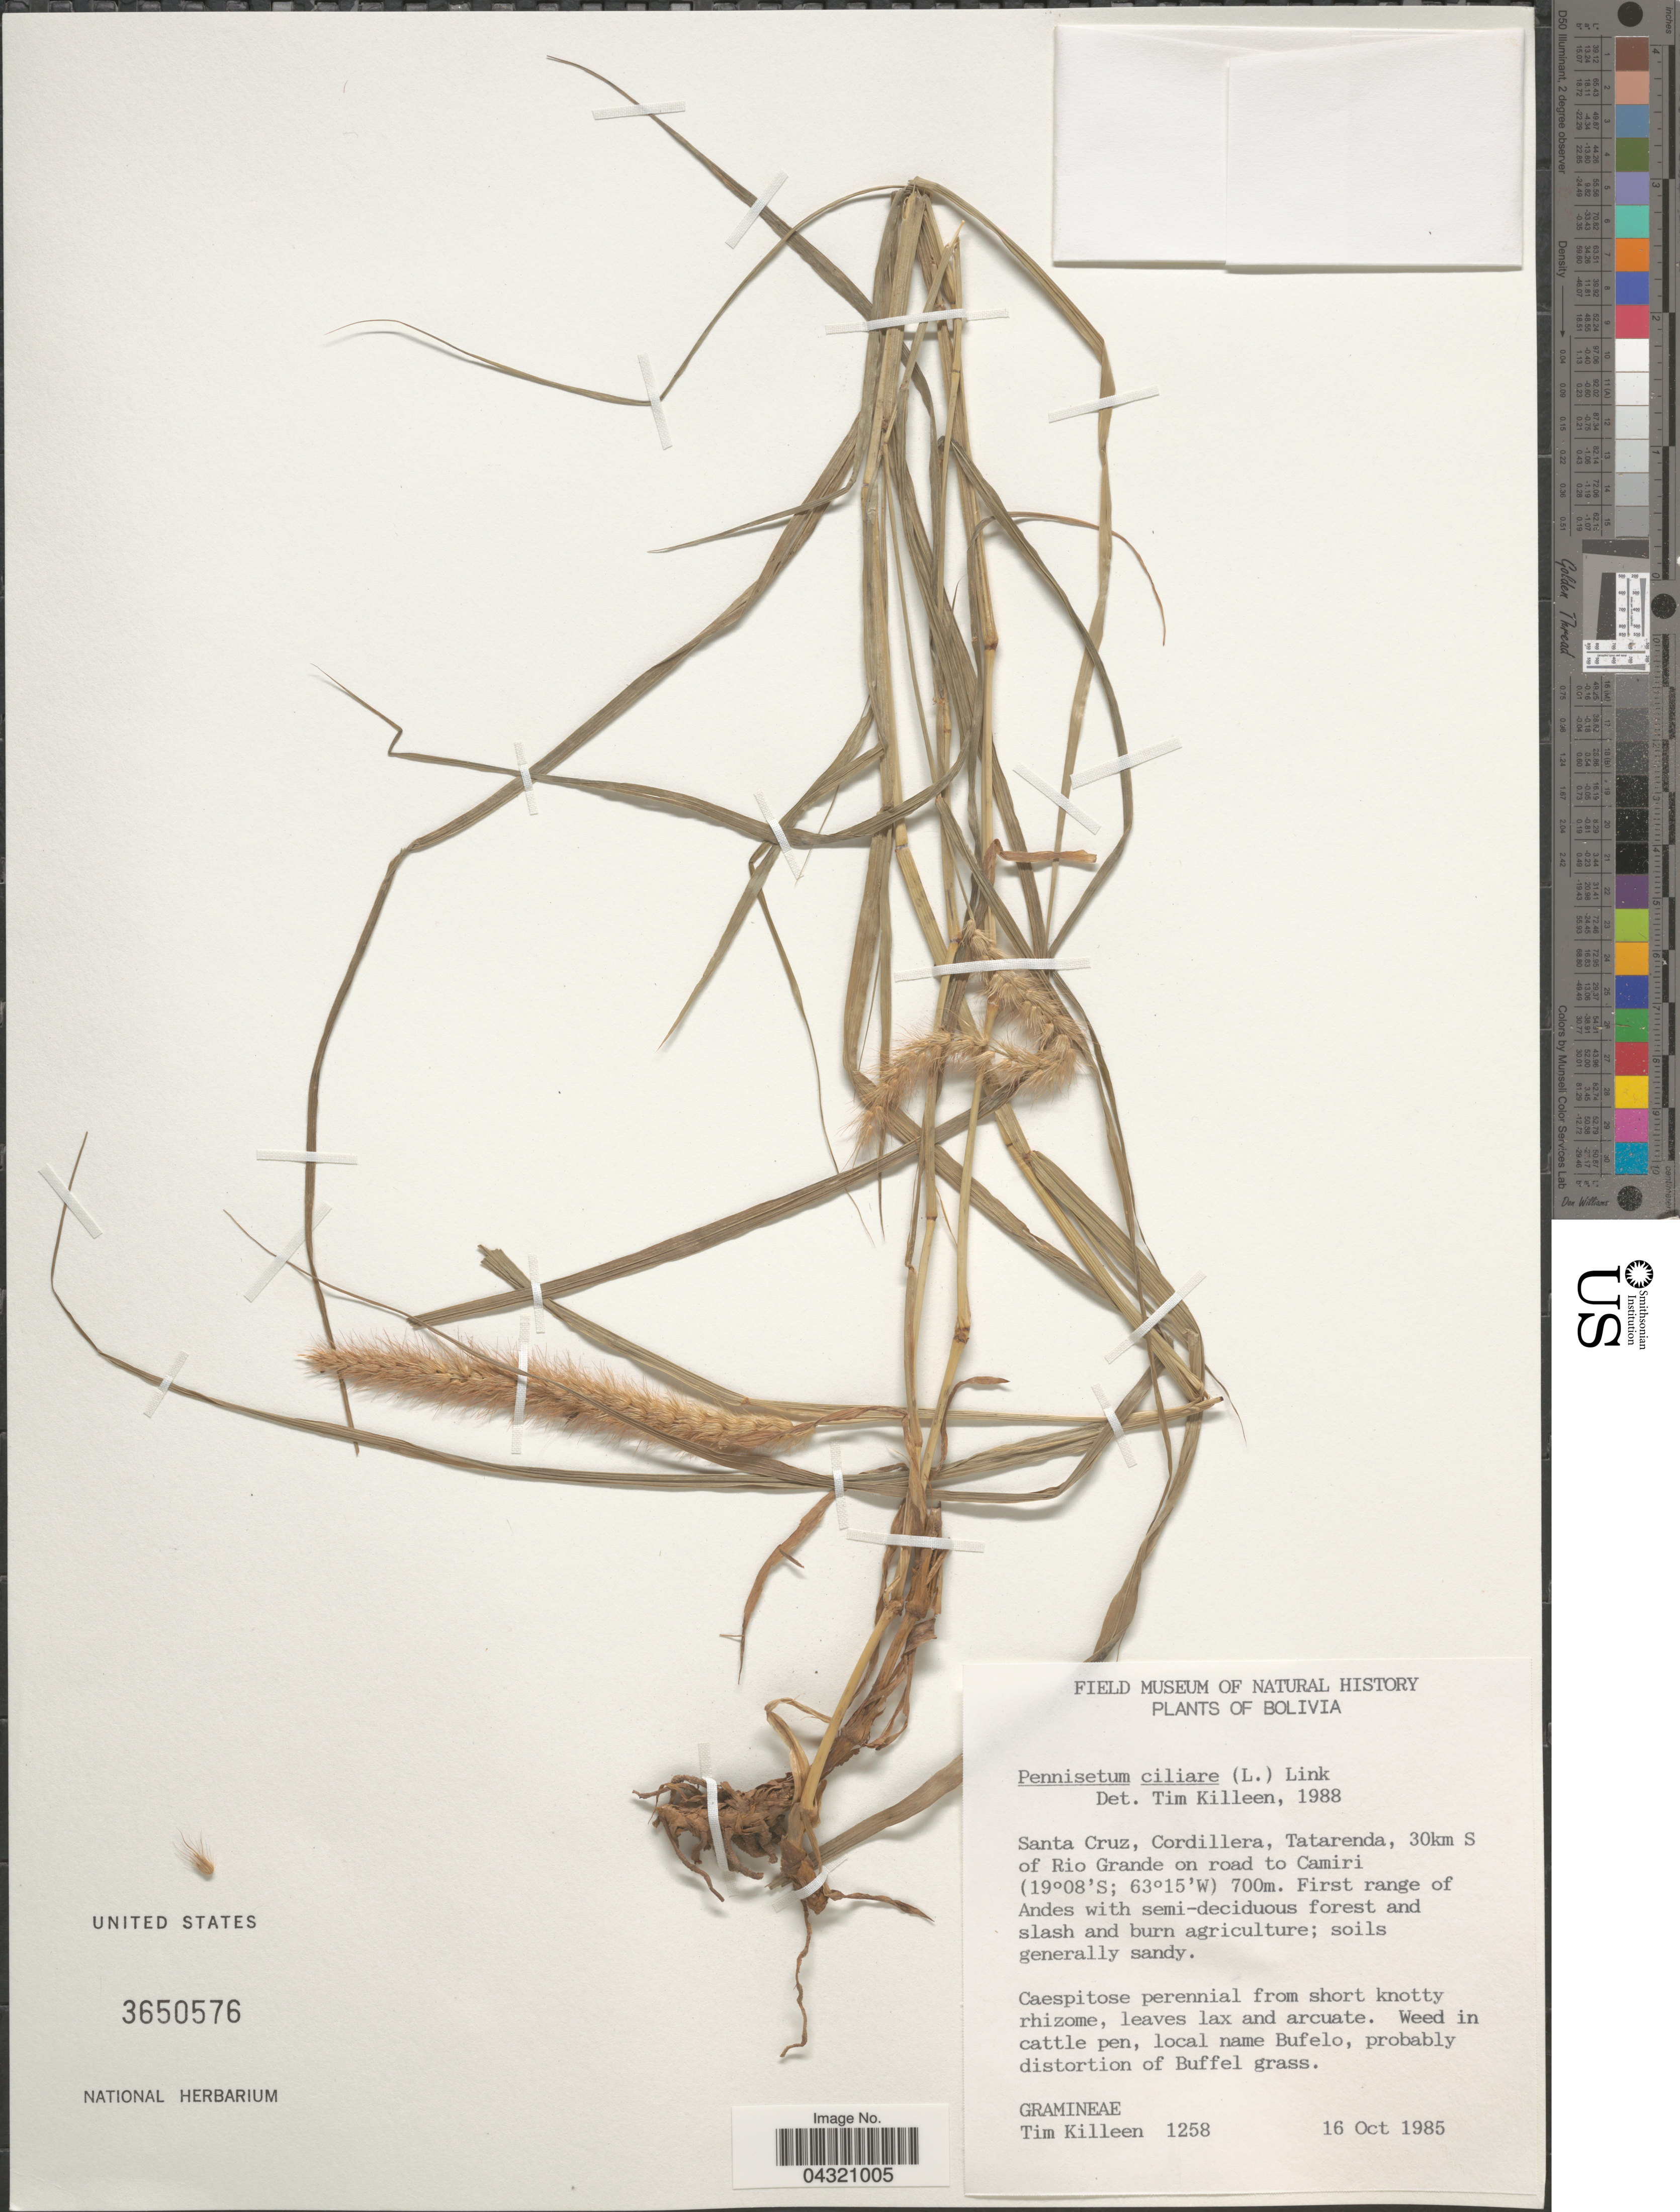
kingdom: Plantae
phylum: Tracheophyta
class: Liliopsida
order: Poales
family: Poaceae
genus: Cenchrus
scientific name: Cenchrus ciliaris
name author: L.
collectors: T. J. Killeen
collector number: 1258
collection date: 1985-10-16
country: Bolivia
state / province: Santa Cruz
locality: Cordillera, Tatarenda, 30km S of Rio Grande on road to Camiri. First range of Andes.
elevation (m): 700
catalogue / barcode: US 3650576